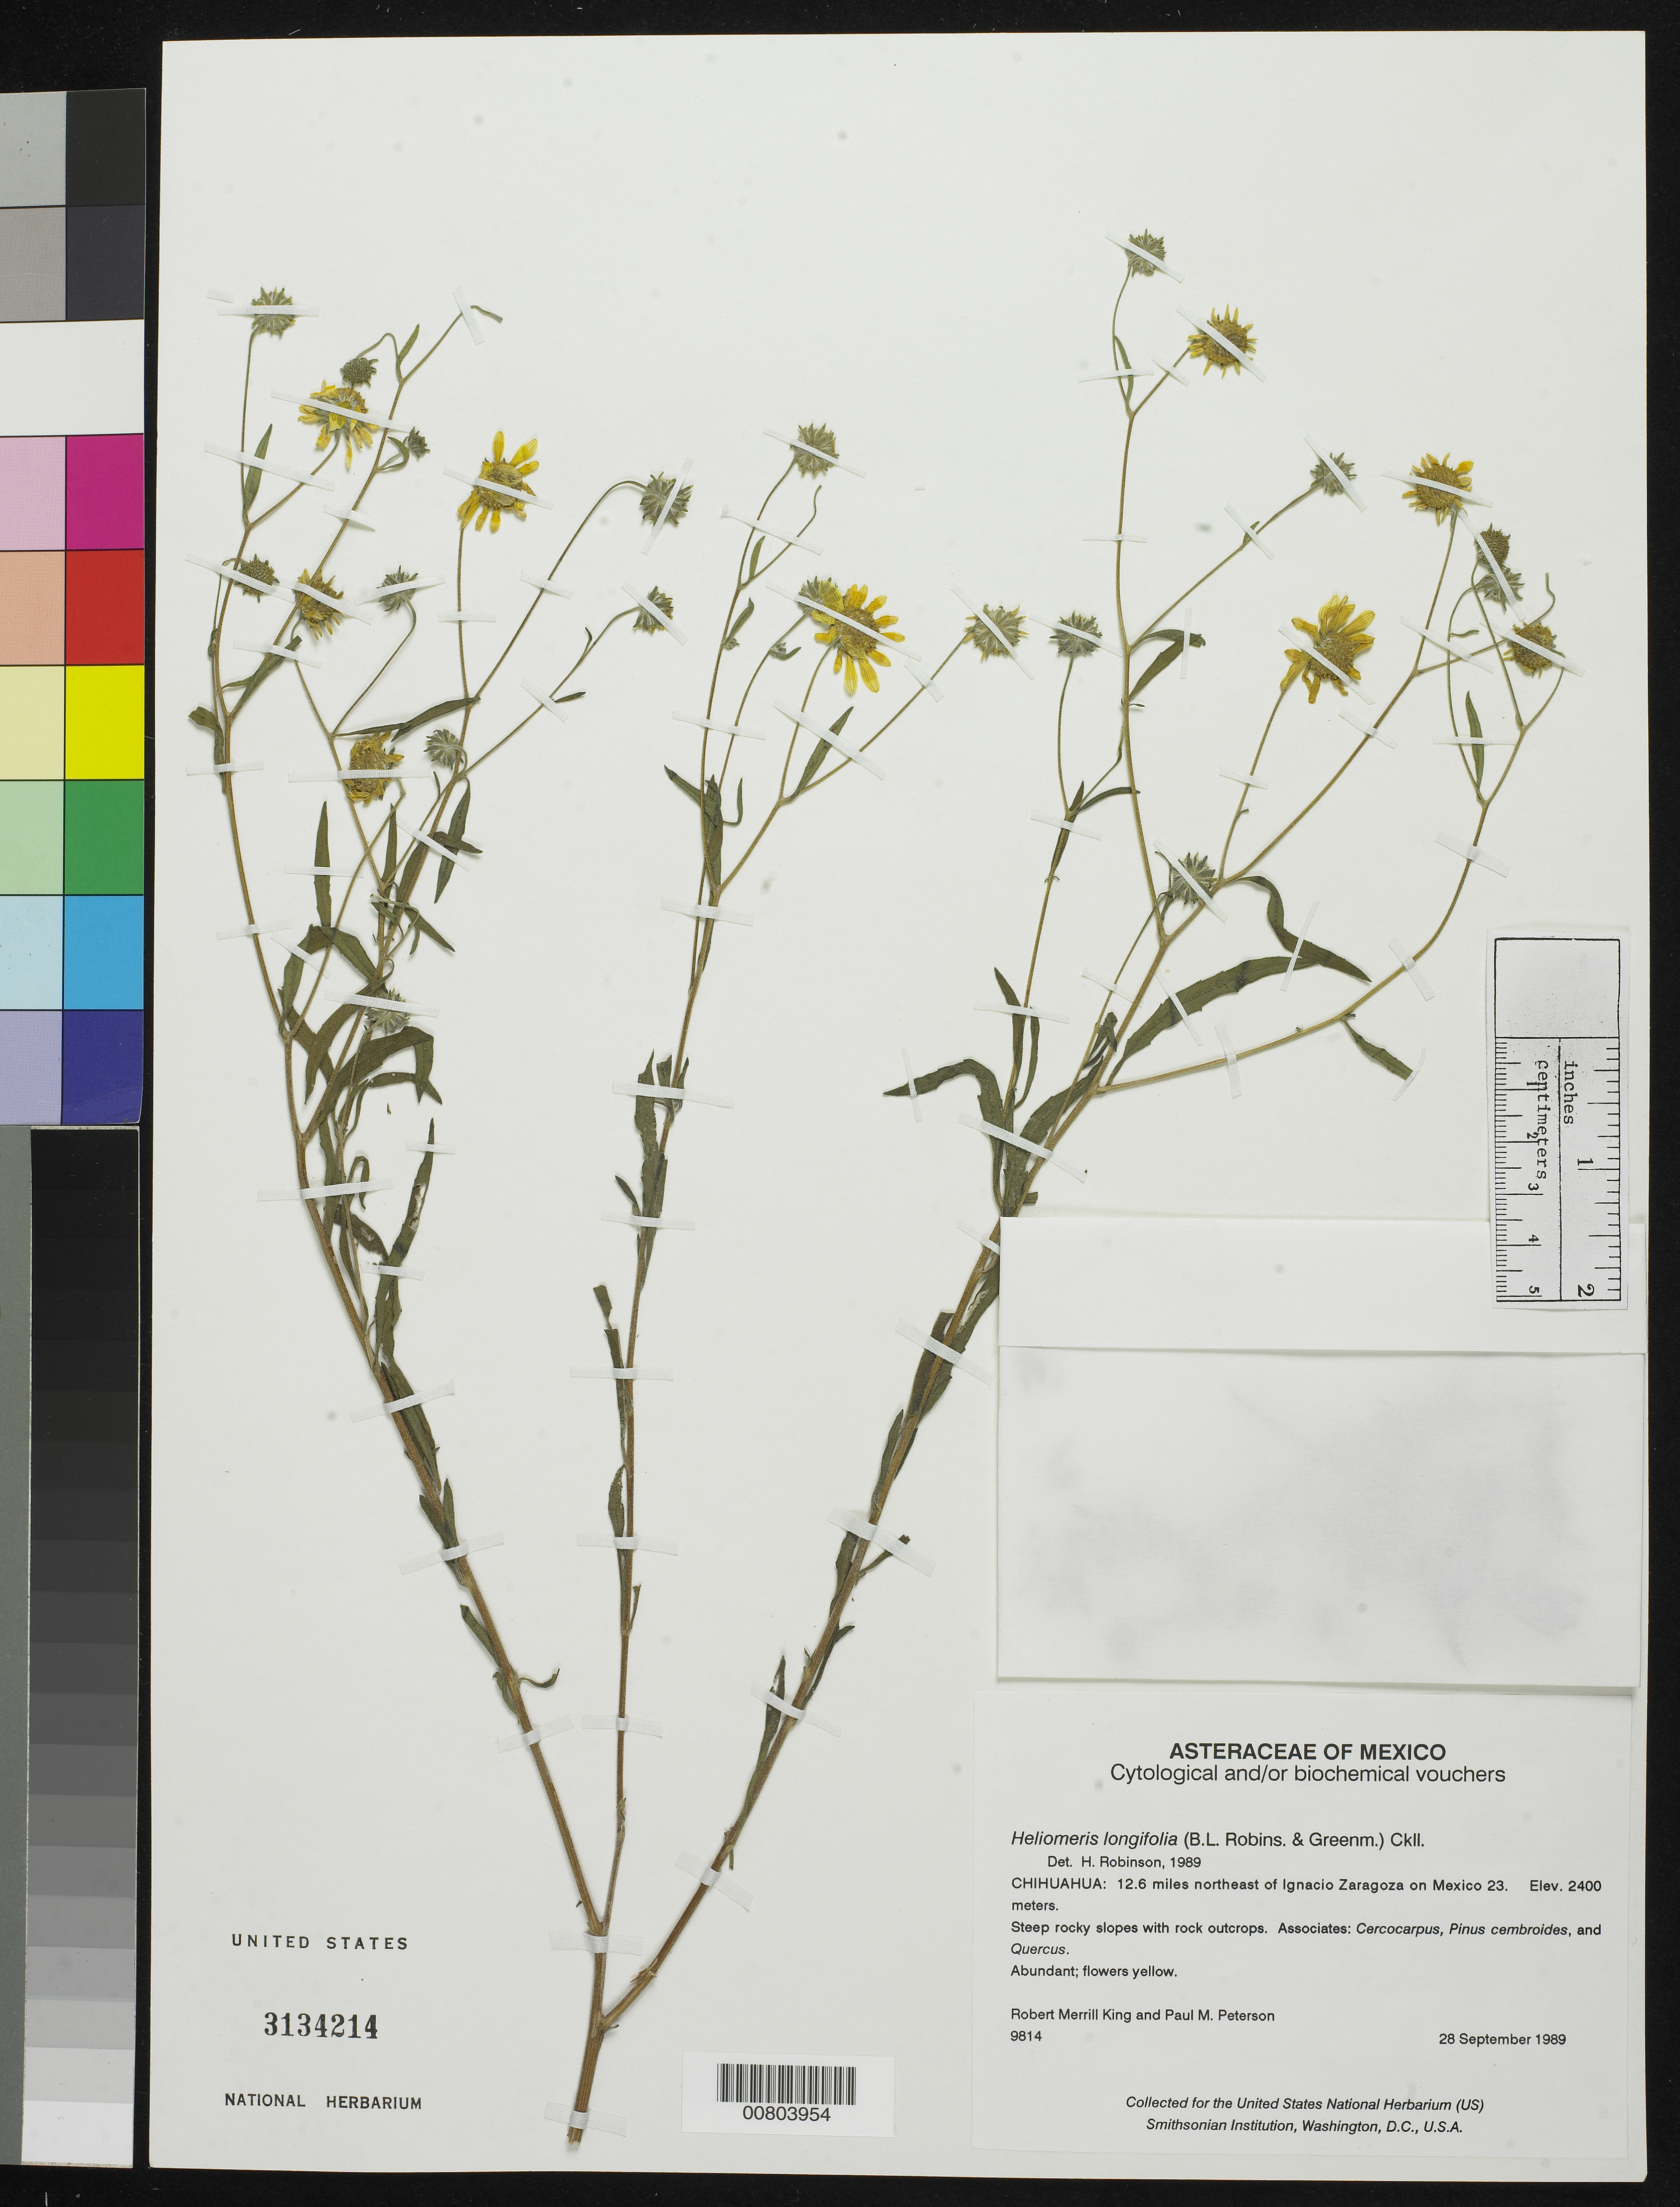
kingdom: Plantae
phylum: Tracheophyta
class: Magnoliopsida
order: Asterales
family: Asteraceae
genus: Heliomeris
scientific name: Heliomeris longifolia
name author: (B.L. Rob.) Cockerell & Greenm.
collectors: R. M. King & P. M. Peterson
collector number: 9814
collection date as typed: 28 Sep 1989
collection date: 1989-09-28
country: Mexico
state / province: Chihuahua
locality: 12.6 miles northeast of Ignacio Zaragoza on Mexico 23.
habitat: Steep rocky slopes with rock outcrops. Asociates: Cercocarpus, Pinus cembroides, and Quercus.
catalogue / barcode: US 3134214